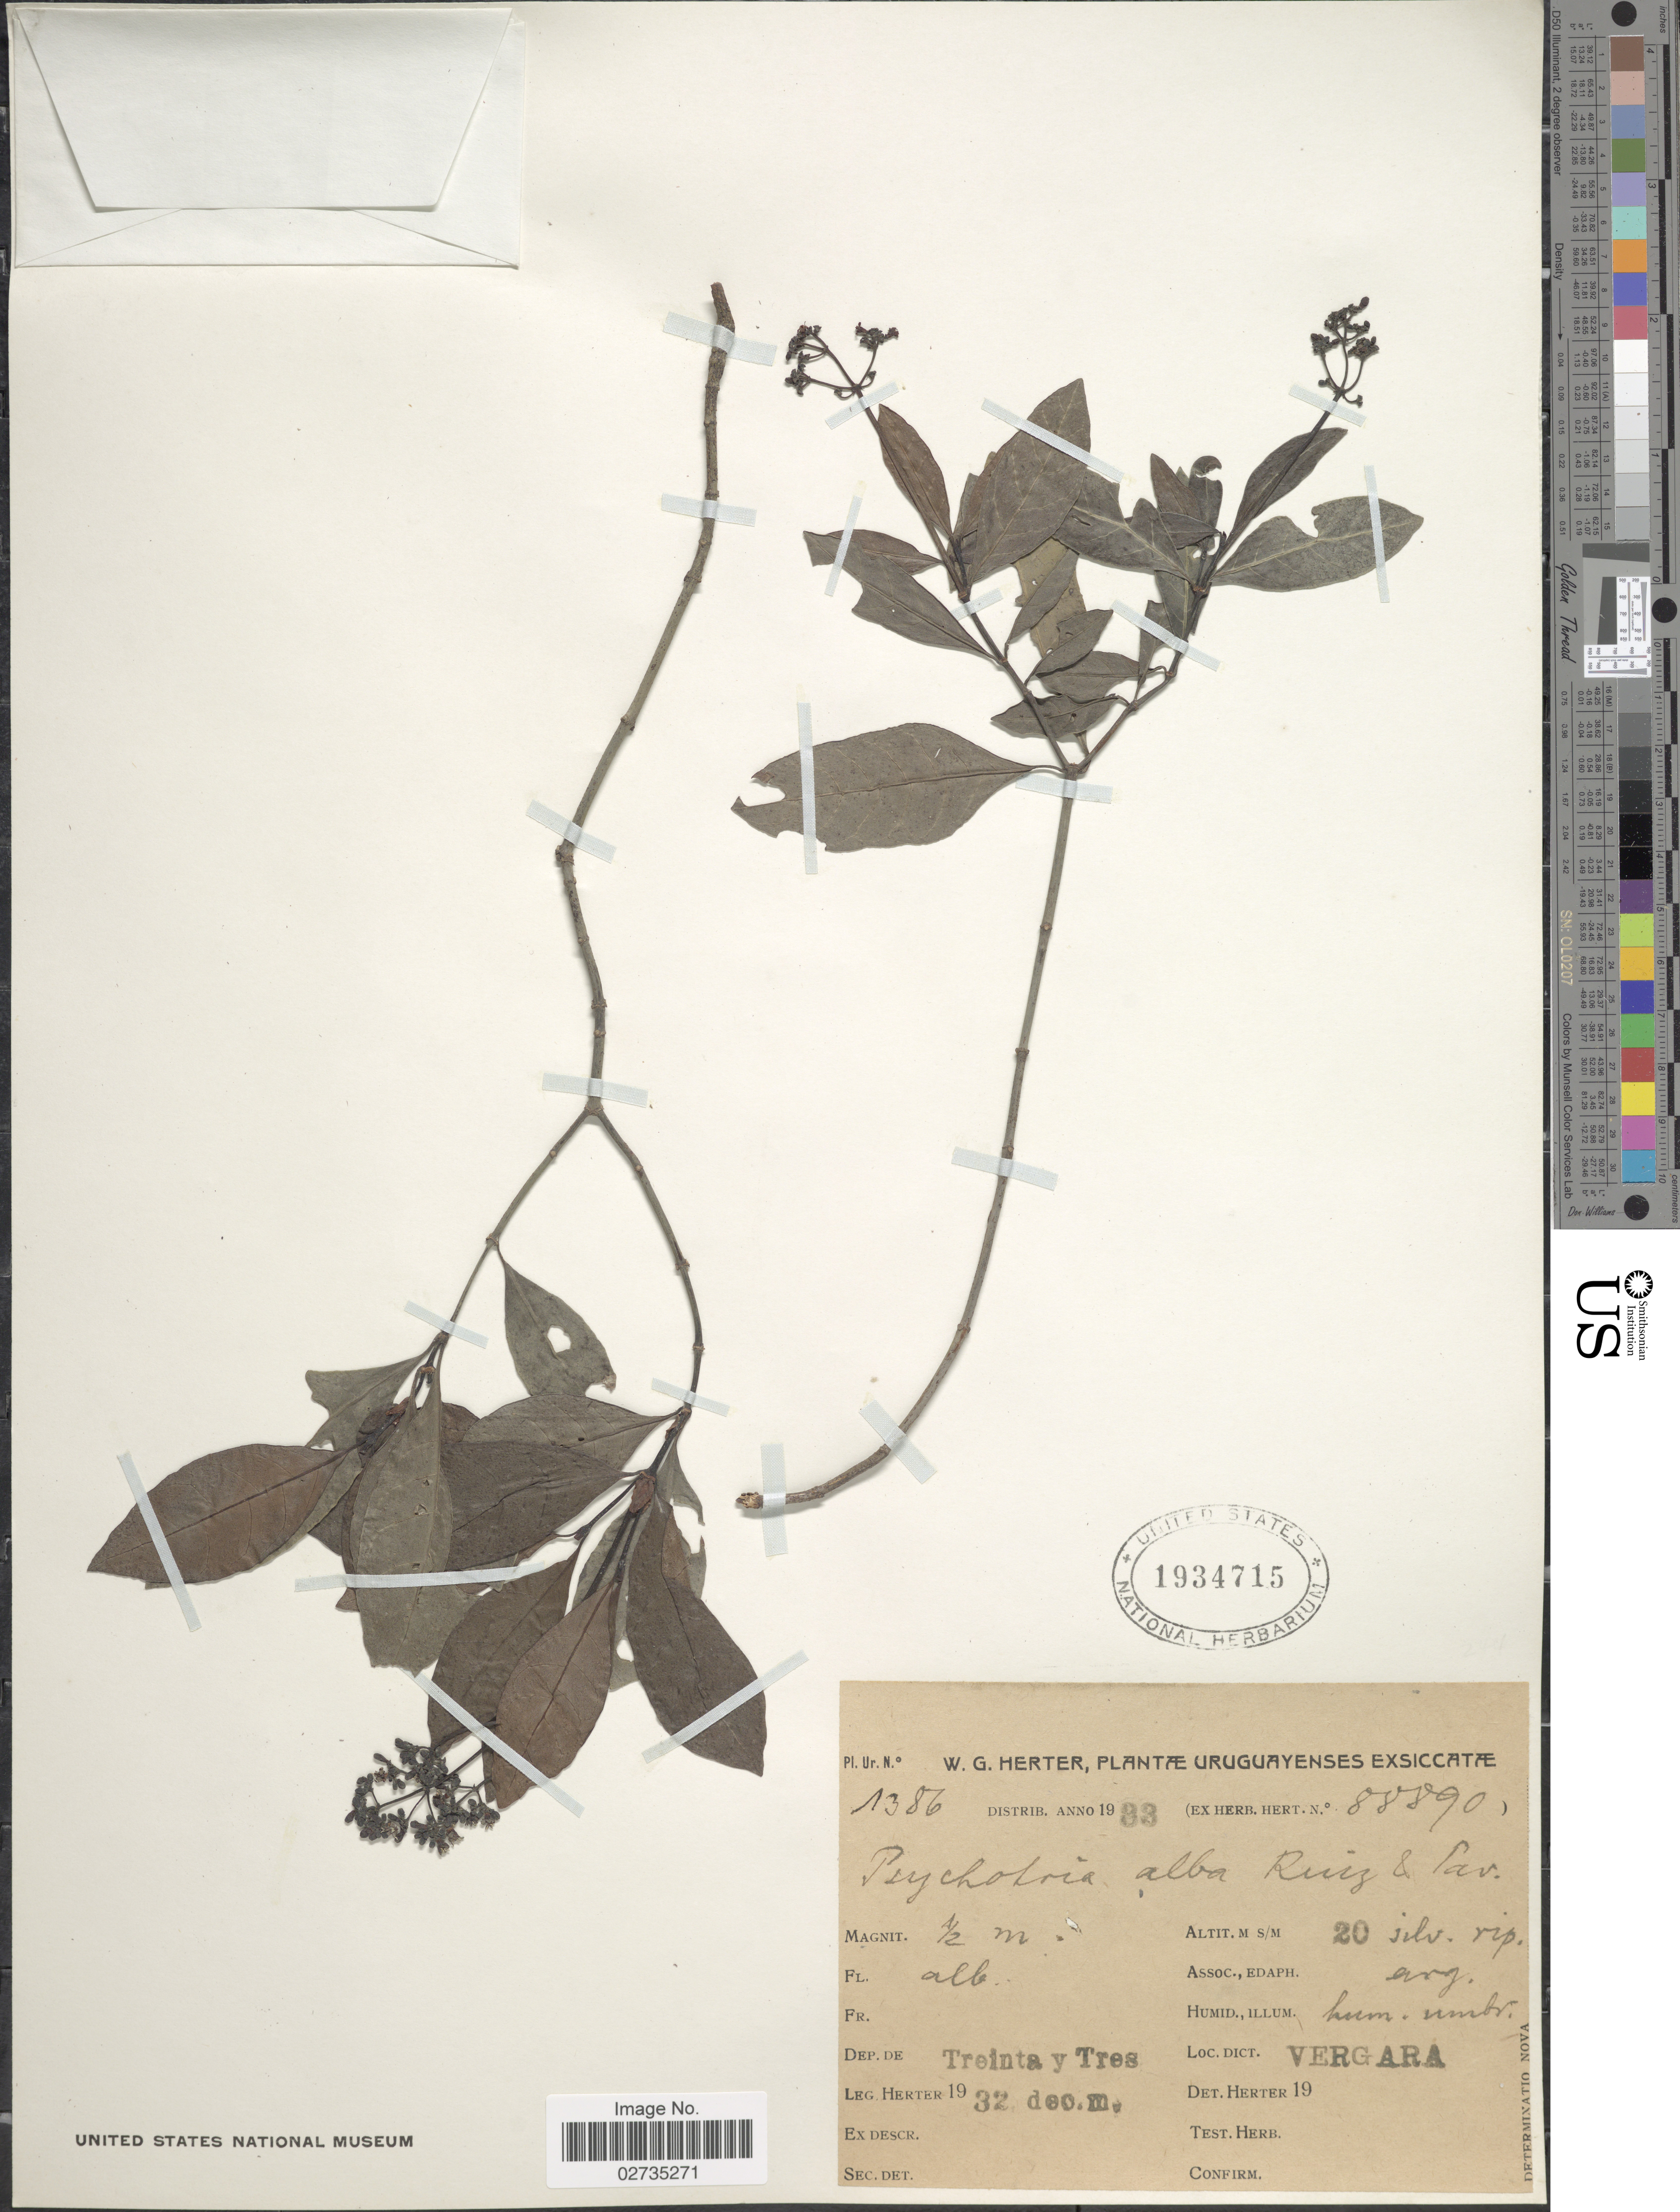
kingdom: Plantae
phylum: Tracheophyta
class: Magnoliopsida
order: Gentianales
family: Rubiaceae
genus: Psychotria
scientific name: Psychotria alba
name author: Ruiz & Pav.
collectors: Herter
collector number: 1386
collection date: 1932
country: Uruguay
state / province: Treinta y Tres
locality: Dep de Treinta y Tres, Vergara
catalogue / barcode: US 1934715